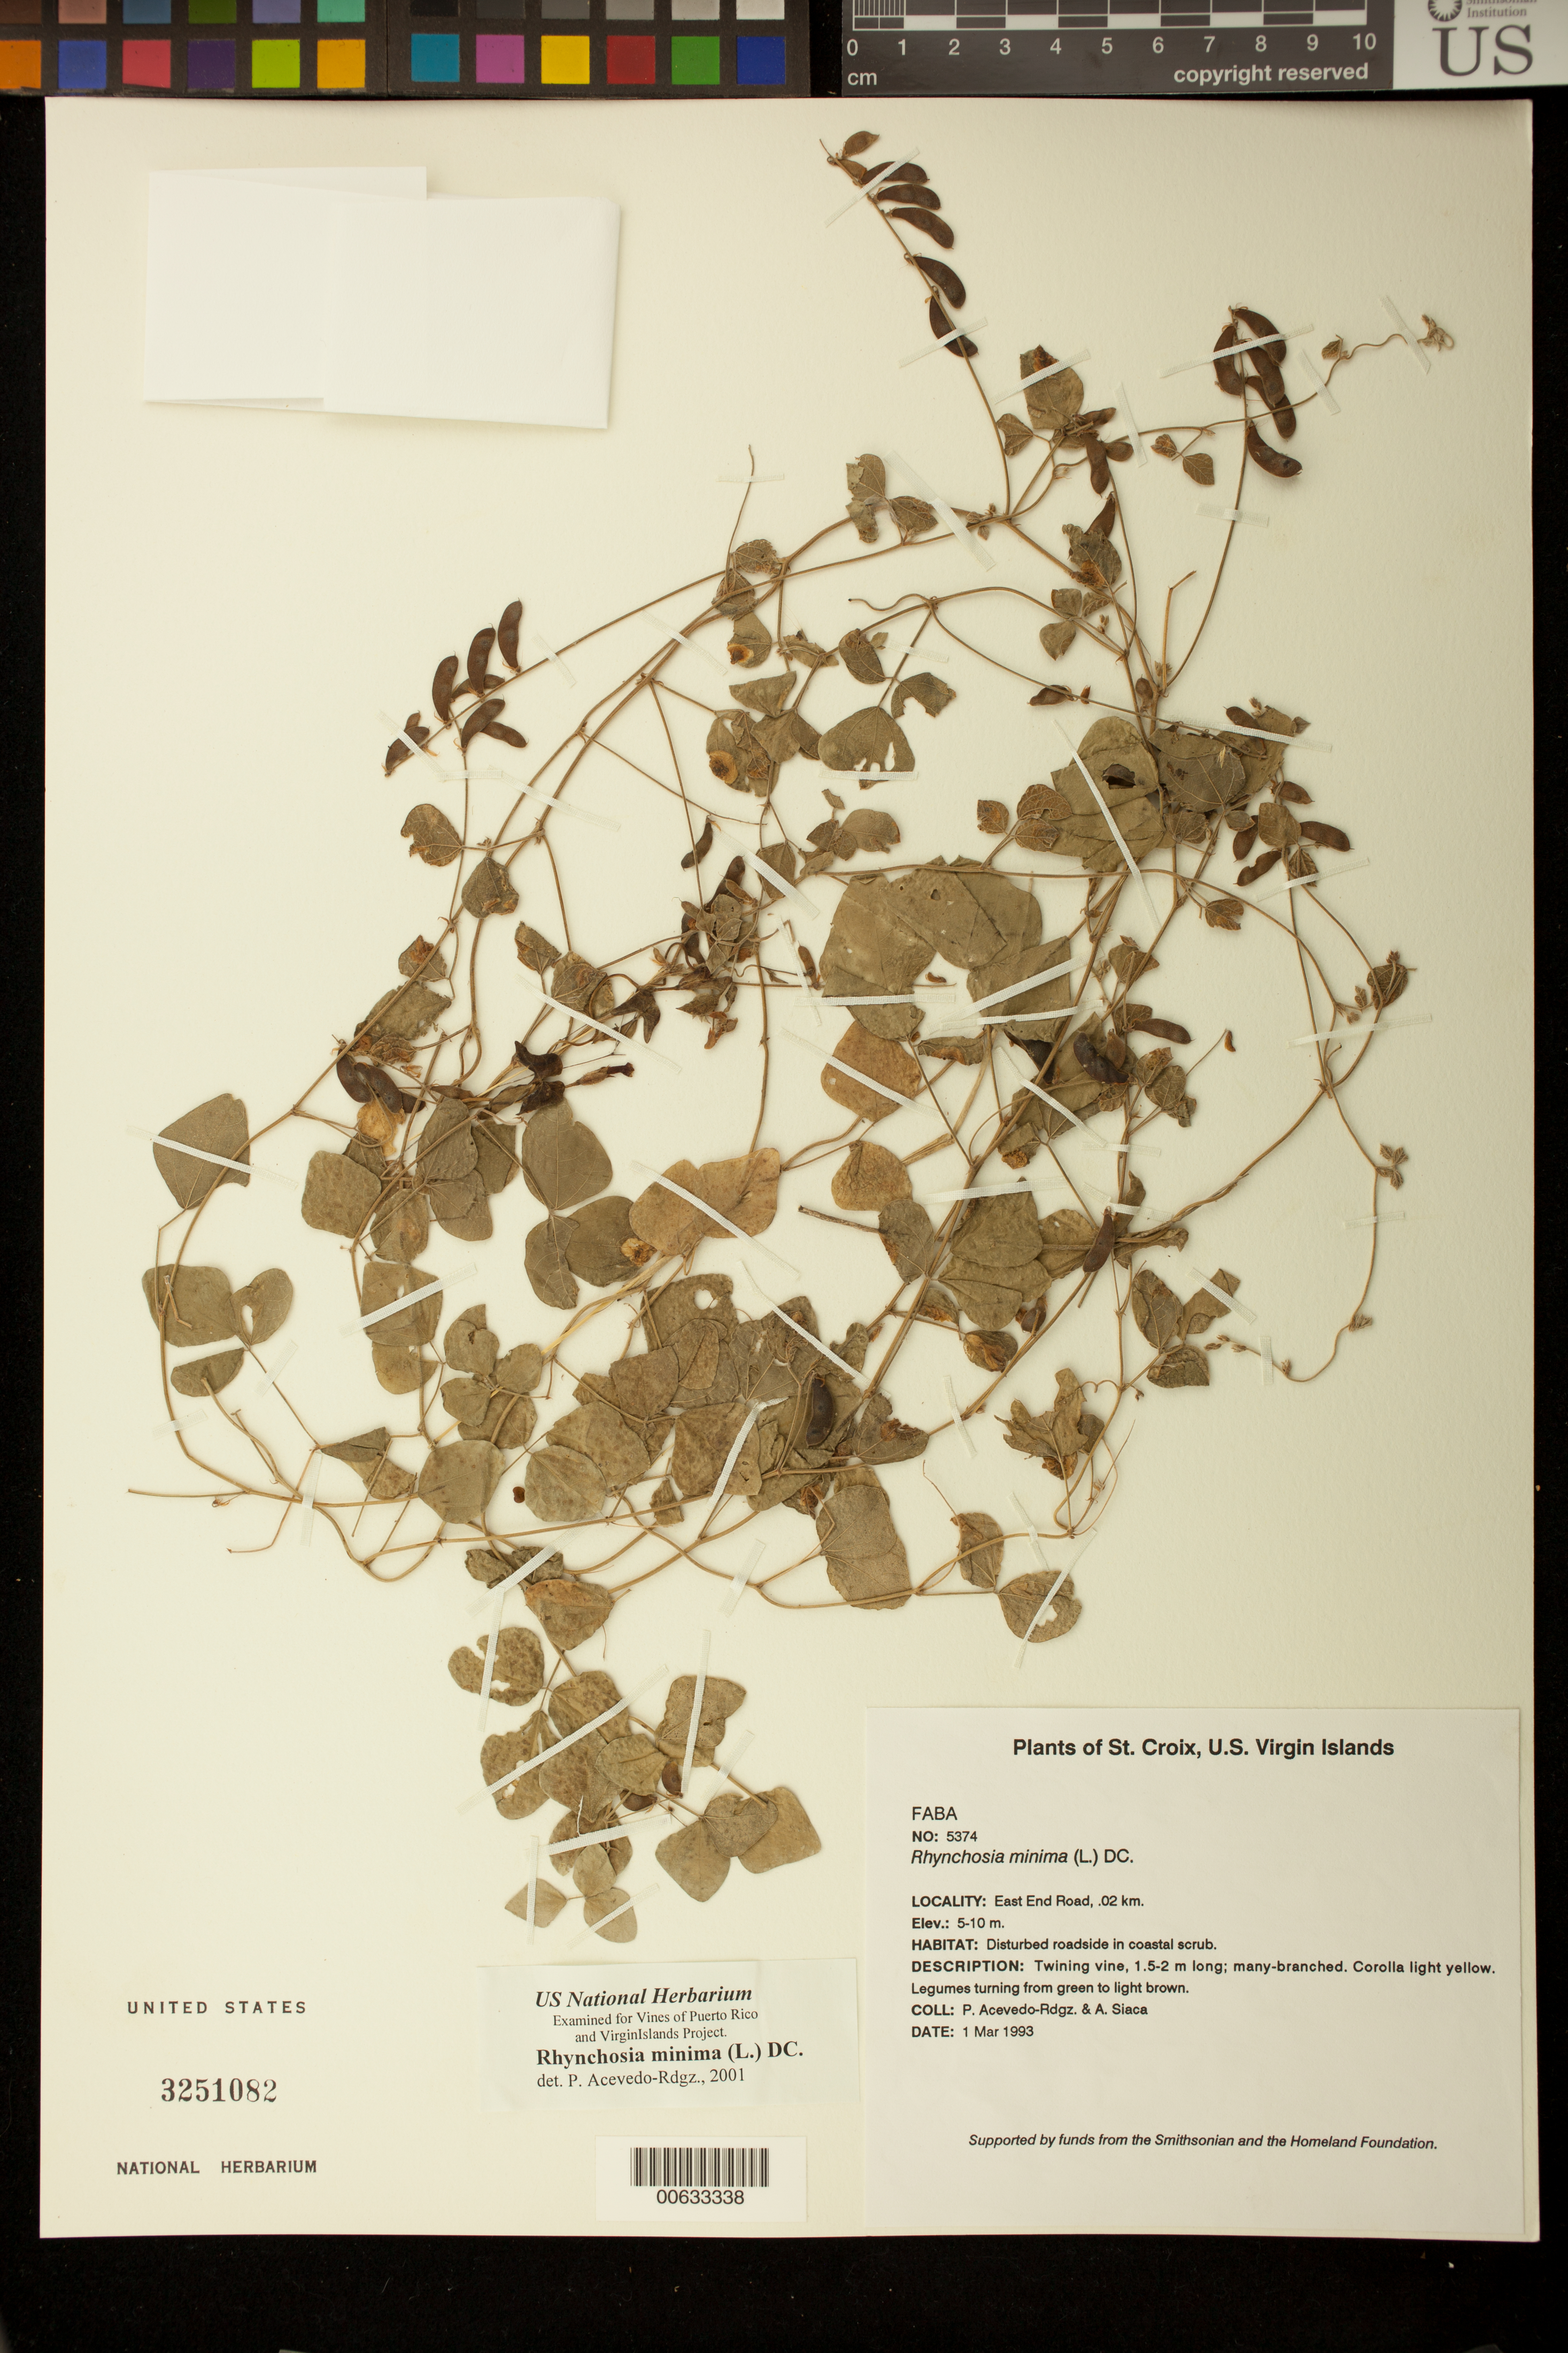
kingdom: Plantae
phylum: Tracheophyta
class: Magnoliopsida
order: Fabales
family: Fabaceae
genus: Rhynchosia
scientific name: Rhynchosia minima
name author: (L.) DC.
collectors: P. Acevedo-Rodr. & A. Siaca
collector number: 5374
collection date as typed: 01 Mar 1993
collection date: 1993-03-01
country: U.S. Virgin Islands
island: St. Croix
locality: East End Road, .02 km.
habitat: Disturbed roadside in coastal scrub.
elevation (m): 5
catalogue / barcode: US 3251082